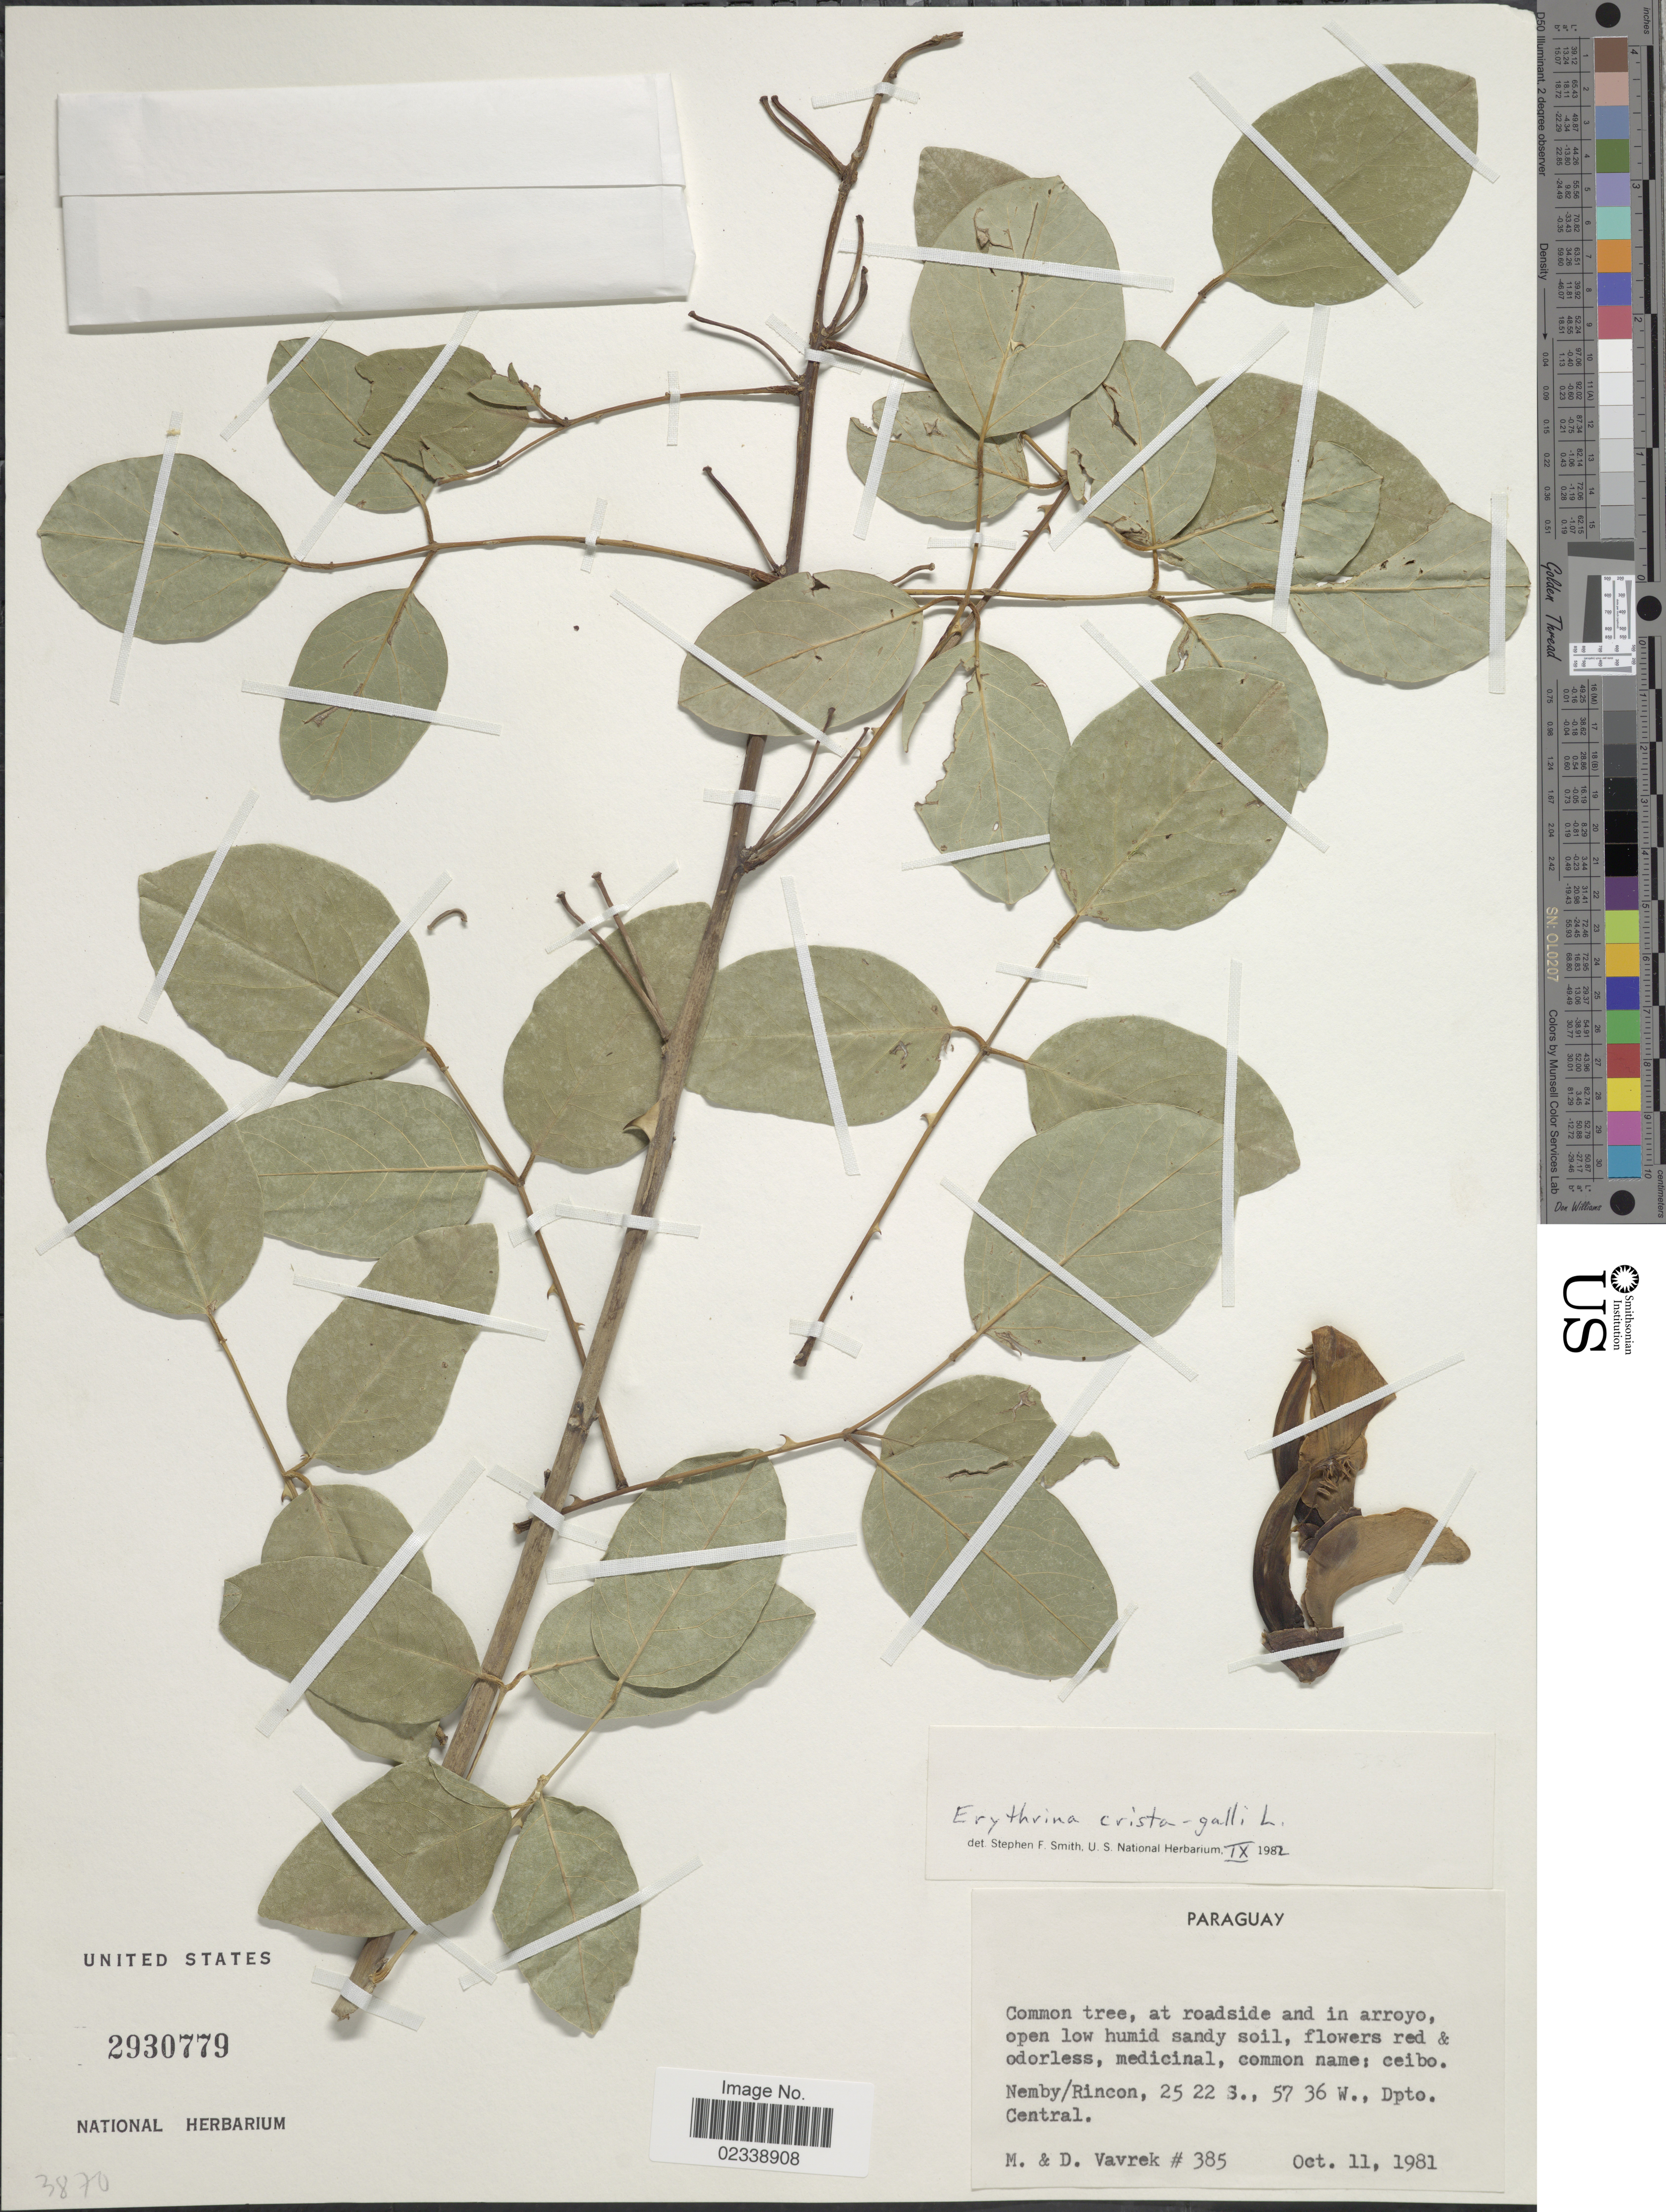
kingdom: Plantae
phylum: Tracheophyta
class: Magnoliopsida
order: Fabales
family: Fabaceae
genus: Erythrina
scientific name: Erythrina crista-galli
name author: L.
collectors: M. Vavrek & D. Vavrek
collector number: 385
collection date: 1981-10-11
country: Paraguay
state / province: Central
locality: Nemby/Rincon.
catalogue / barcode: US 2930779